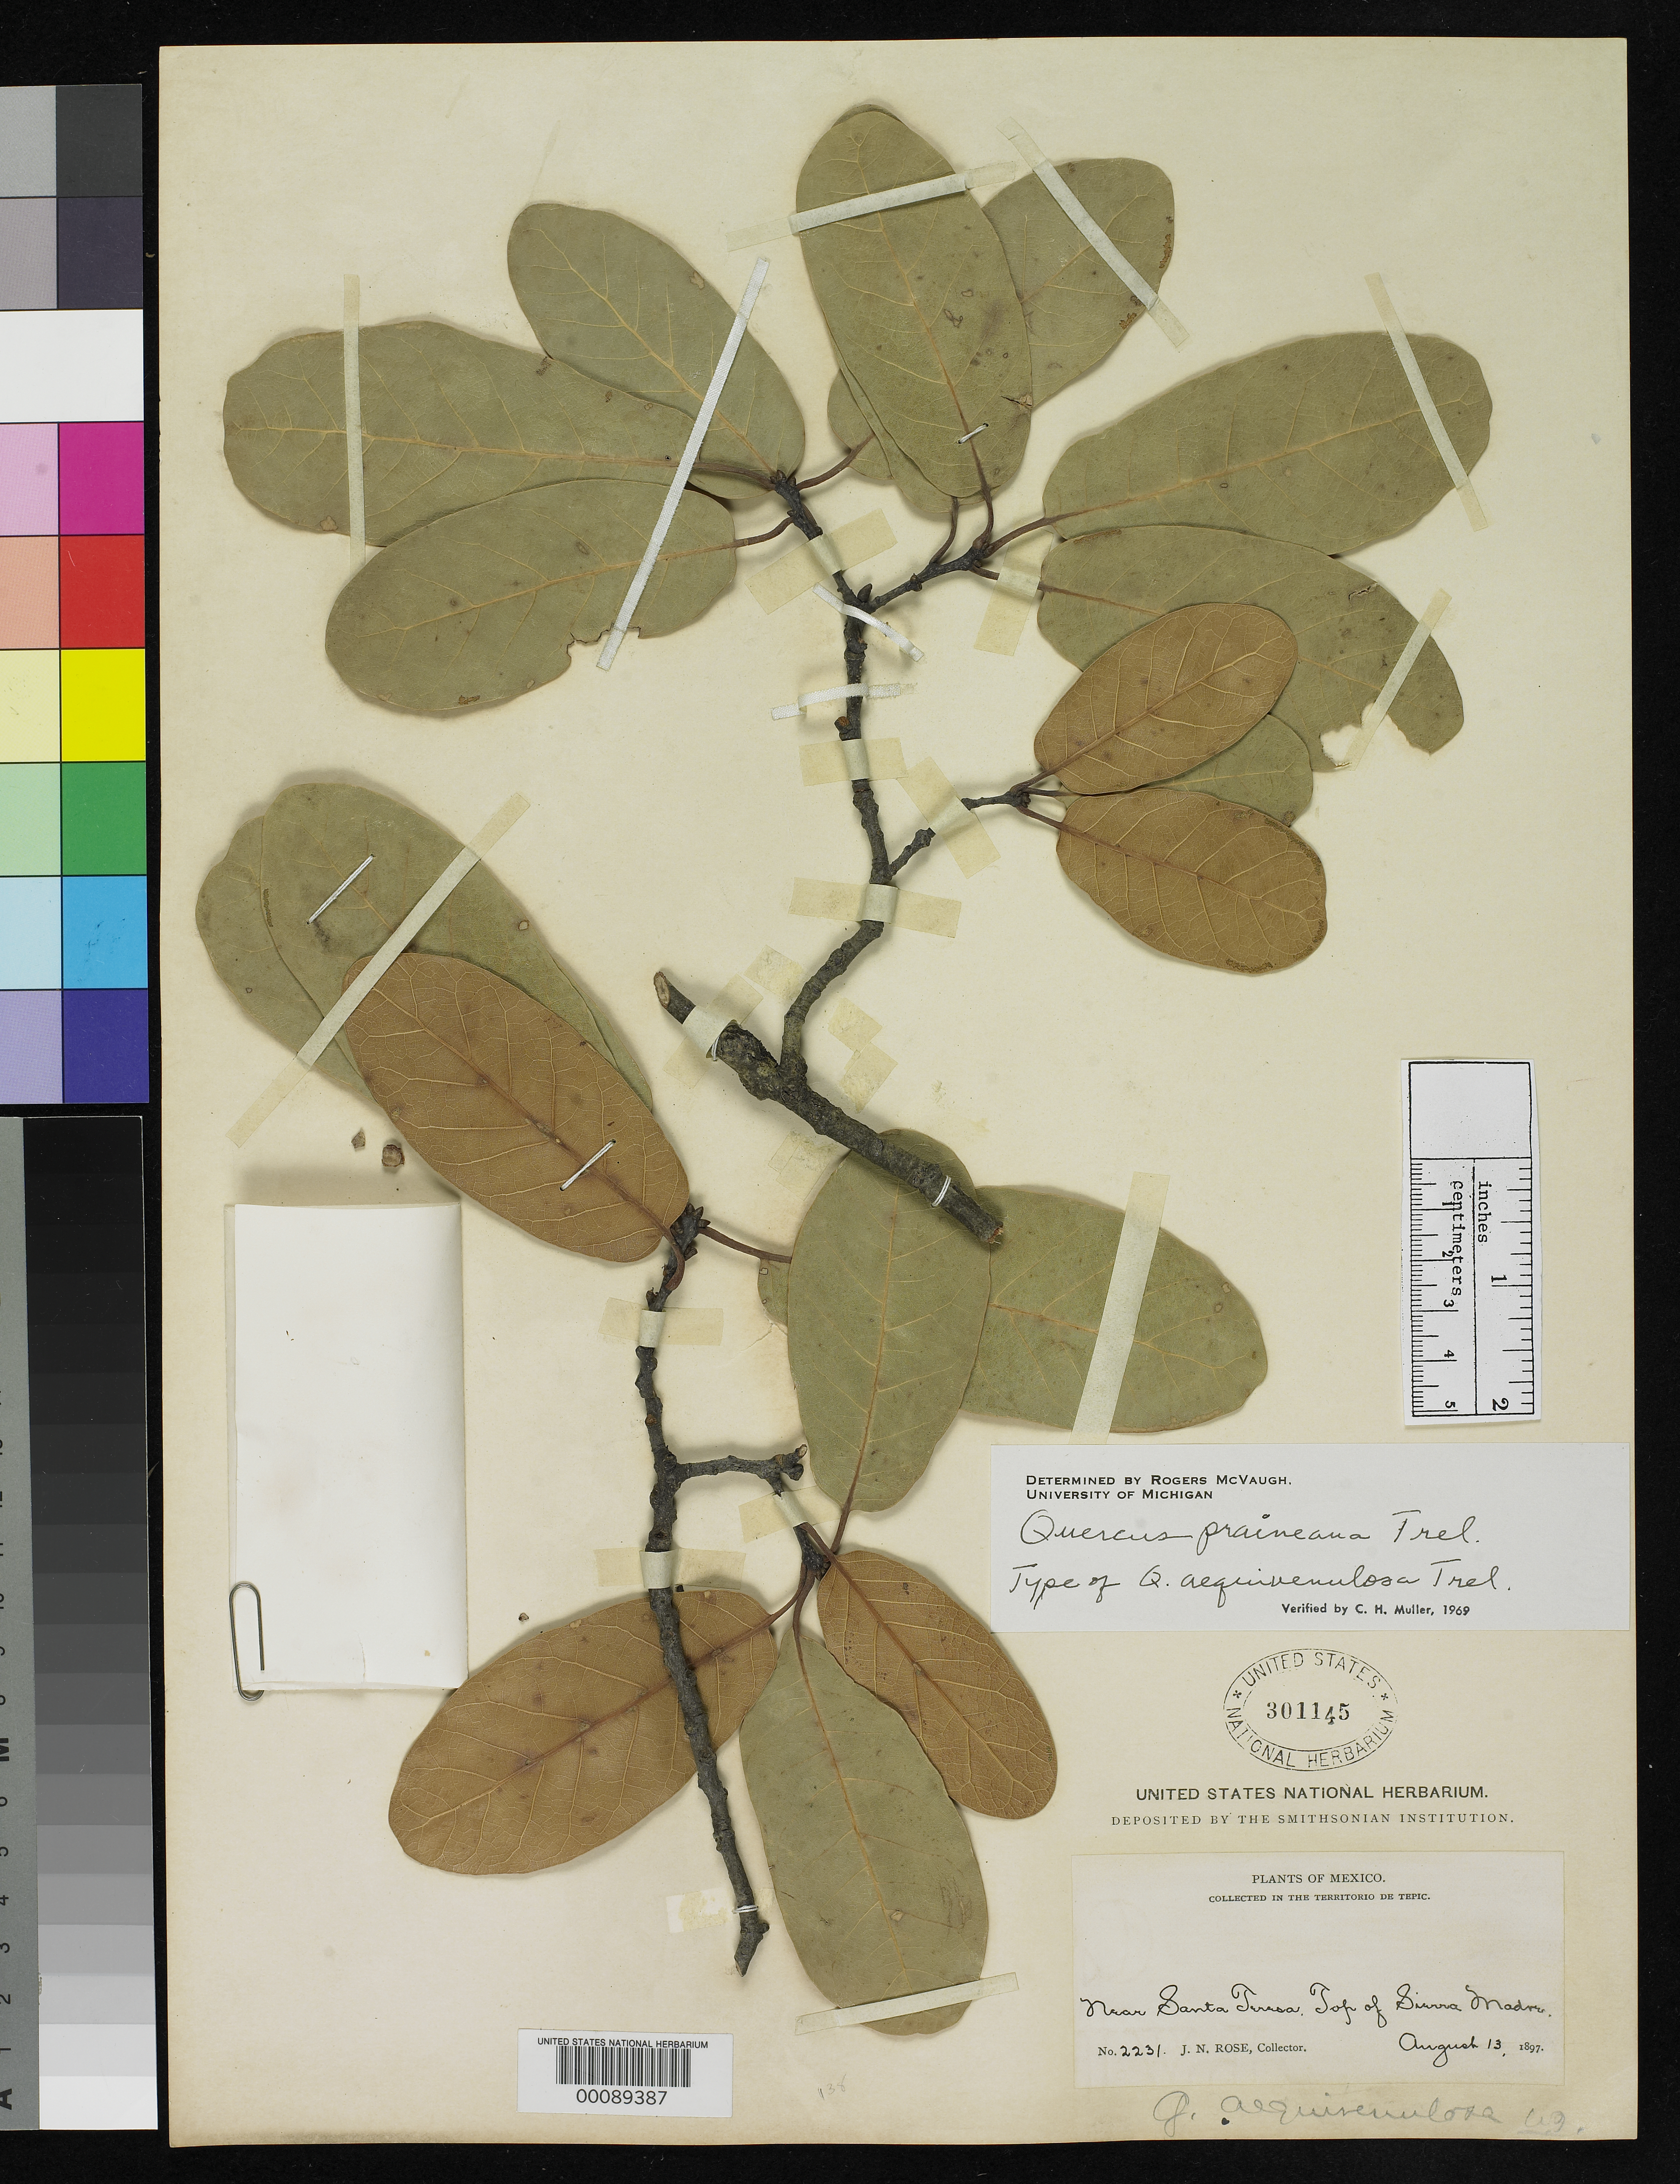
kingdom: Plantae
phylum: Tracheophyta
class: Magnoliopsida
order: Fagales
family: Fagaceae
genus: Quercus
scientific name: Quercus aequivenulosa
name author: Trel.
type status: Holotype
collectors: J. N. Rose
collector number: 2231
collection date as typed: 13 Aug 1897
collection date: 1897-08-13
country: Mexico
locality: Near Santa Teresa, top of Sierra Madre.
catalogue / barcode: US 301145